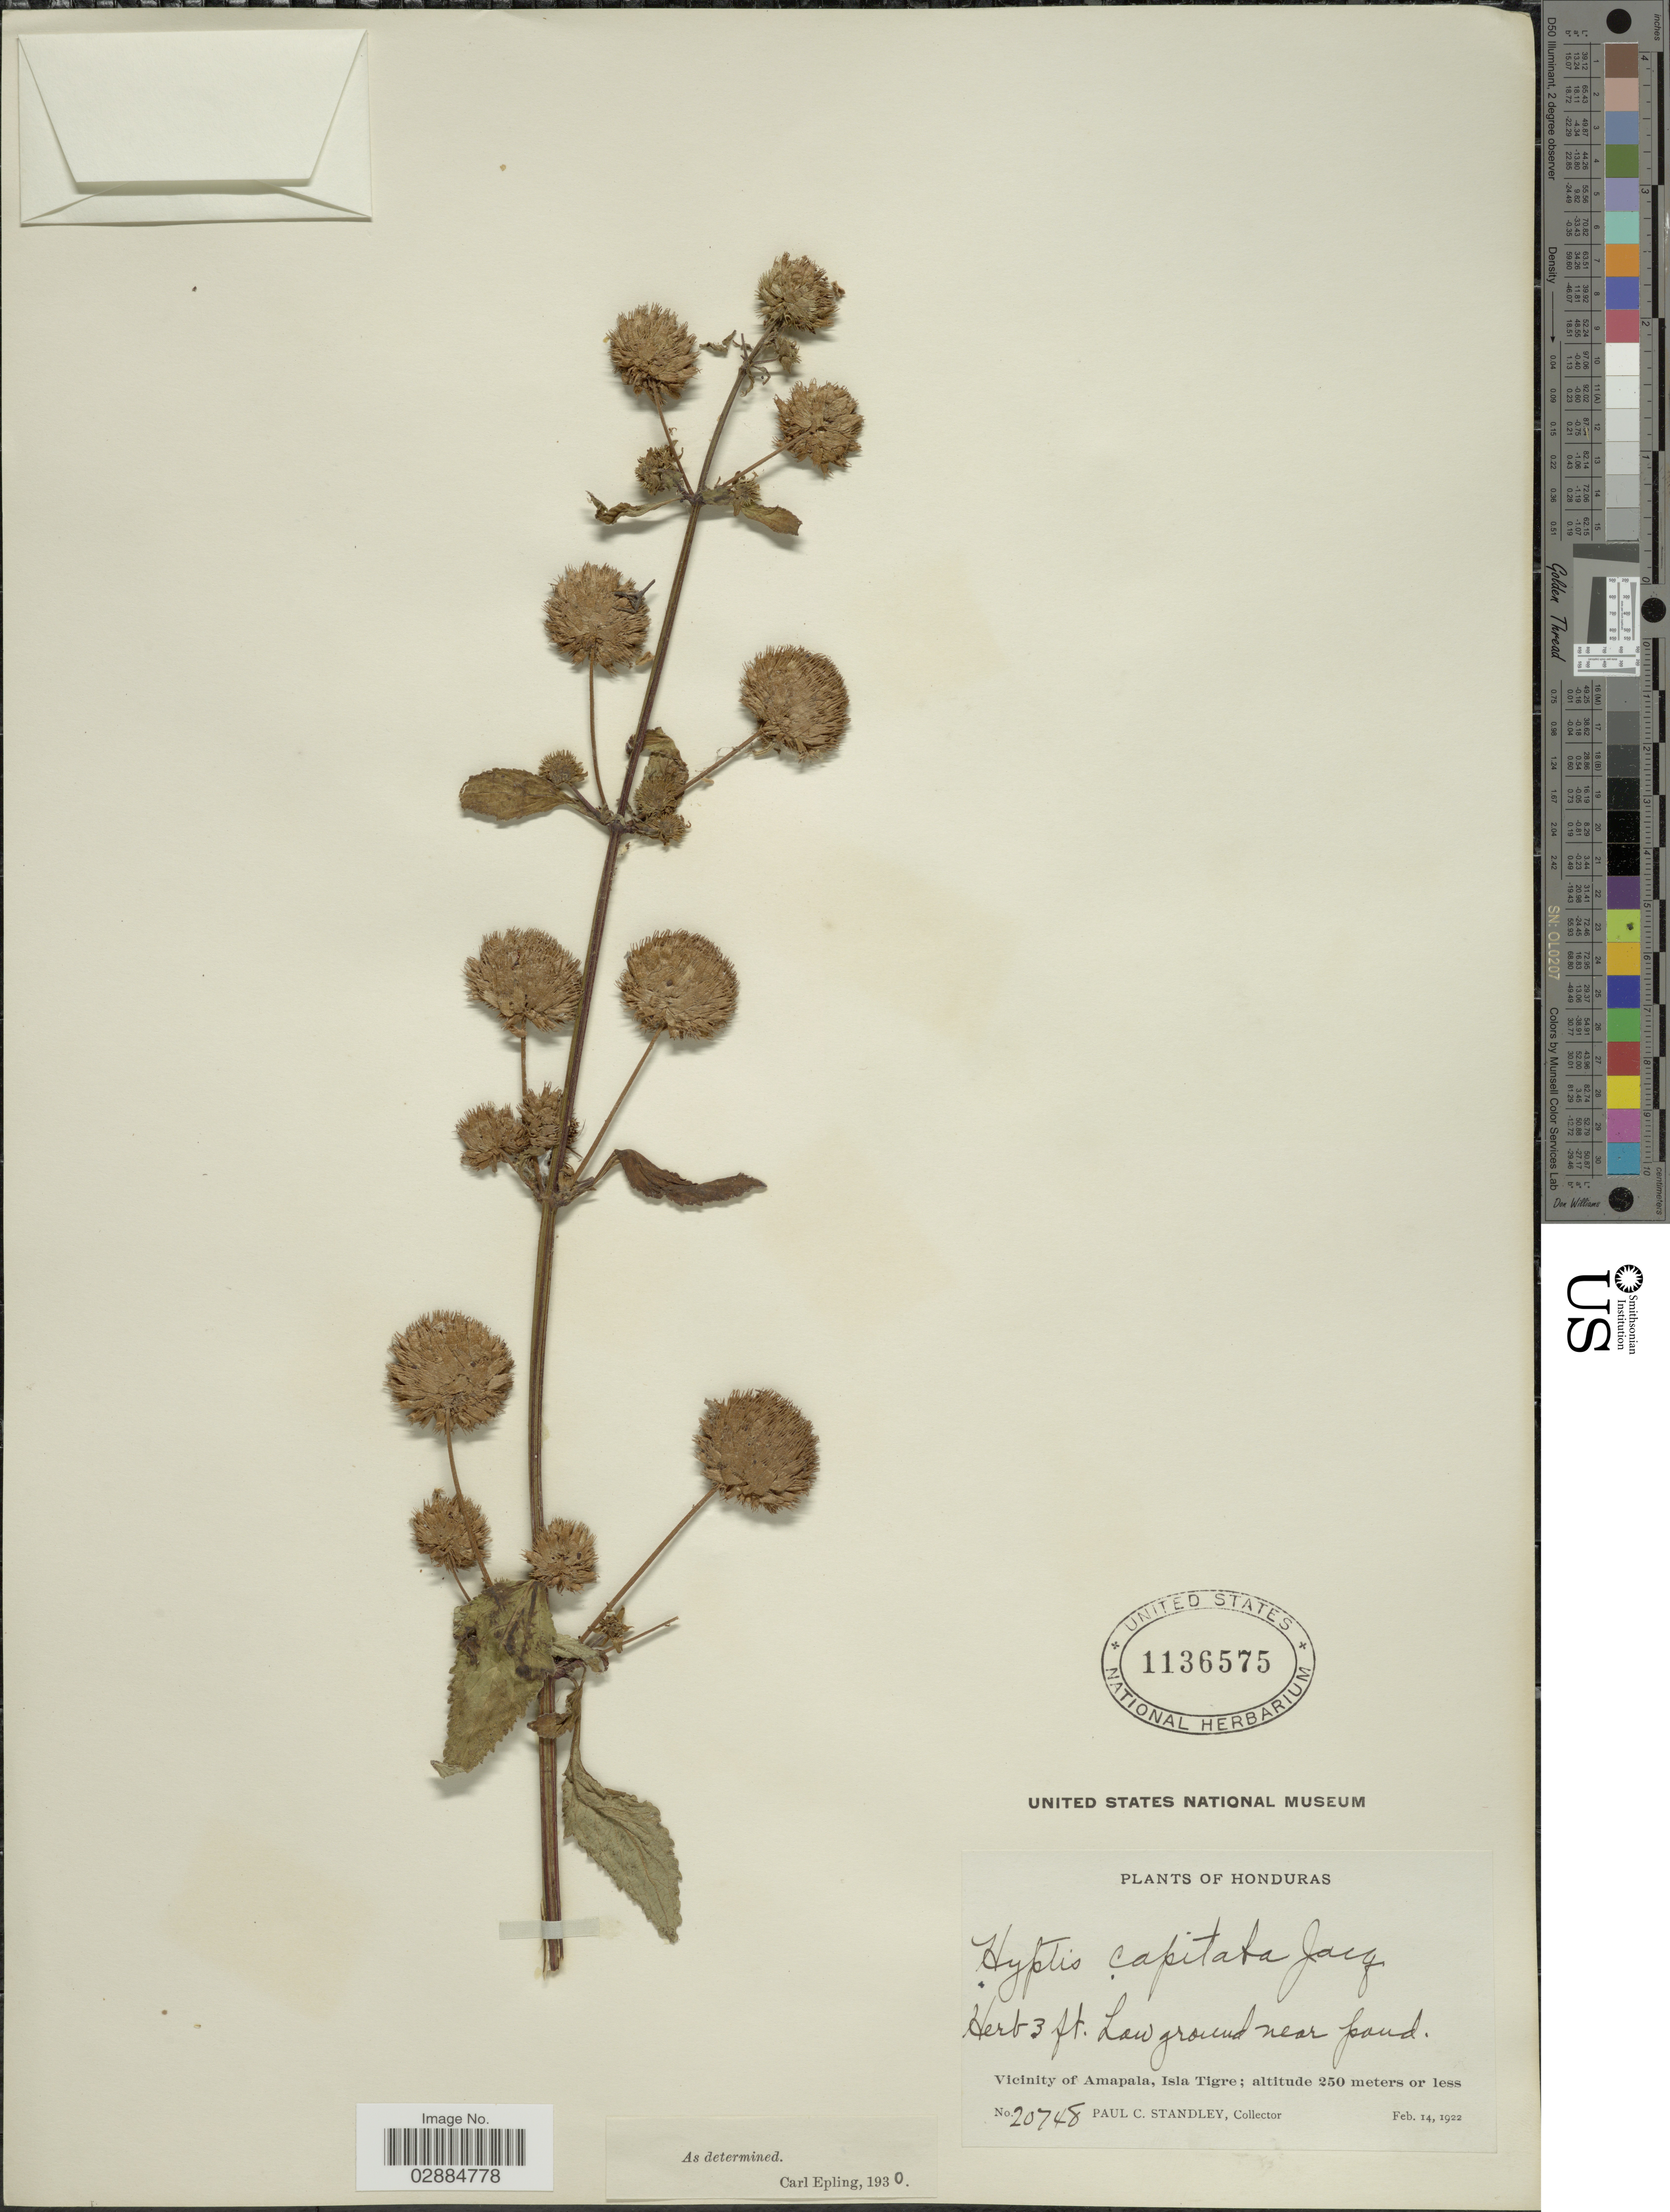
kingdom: Plantae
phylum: Tracheophyta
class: Magnoliopsida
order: Lamiales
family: Lamiaceae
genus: Hyptis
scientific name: Hyptis capitata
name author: Jacq.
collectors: P. C. Standley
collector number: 20748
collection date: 1922-02-14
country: Honduras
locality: Vicinity of Amapala, Isla Tigre.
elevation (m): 250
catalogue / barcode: US 1136575